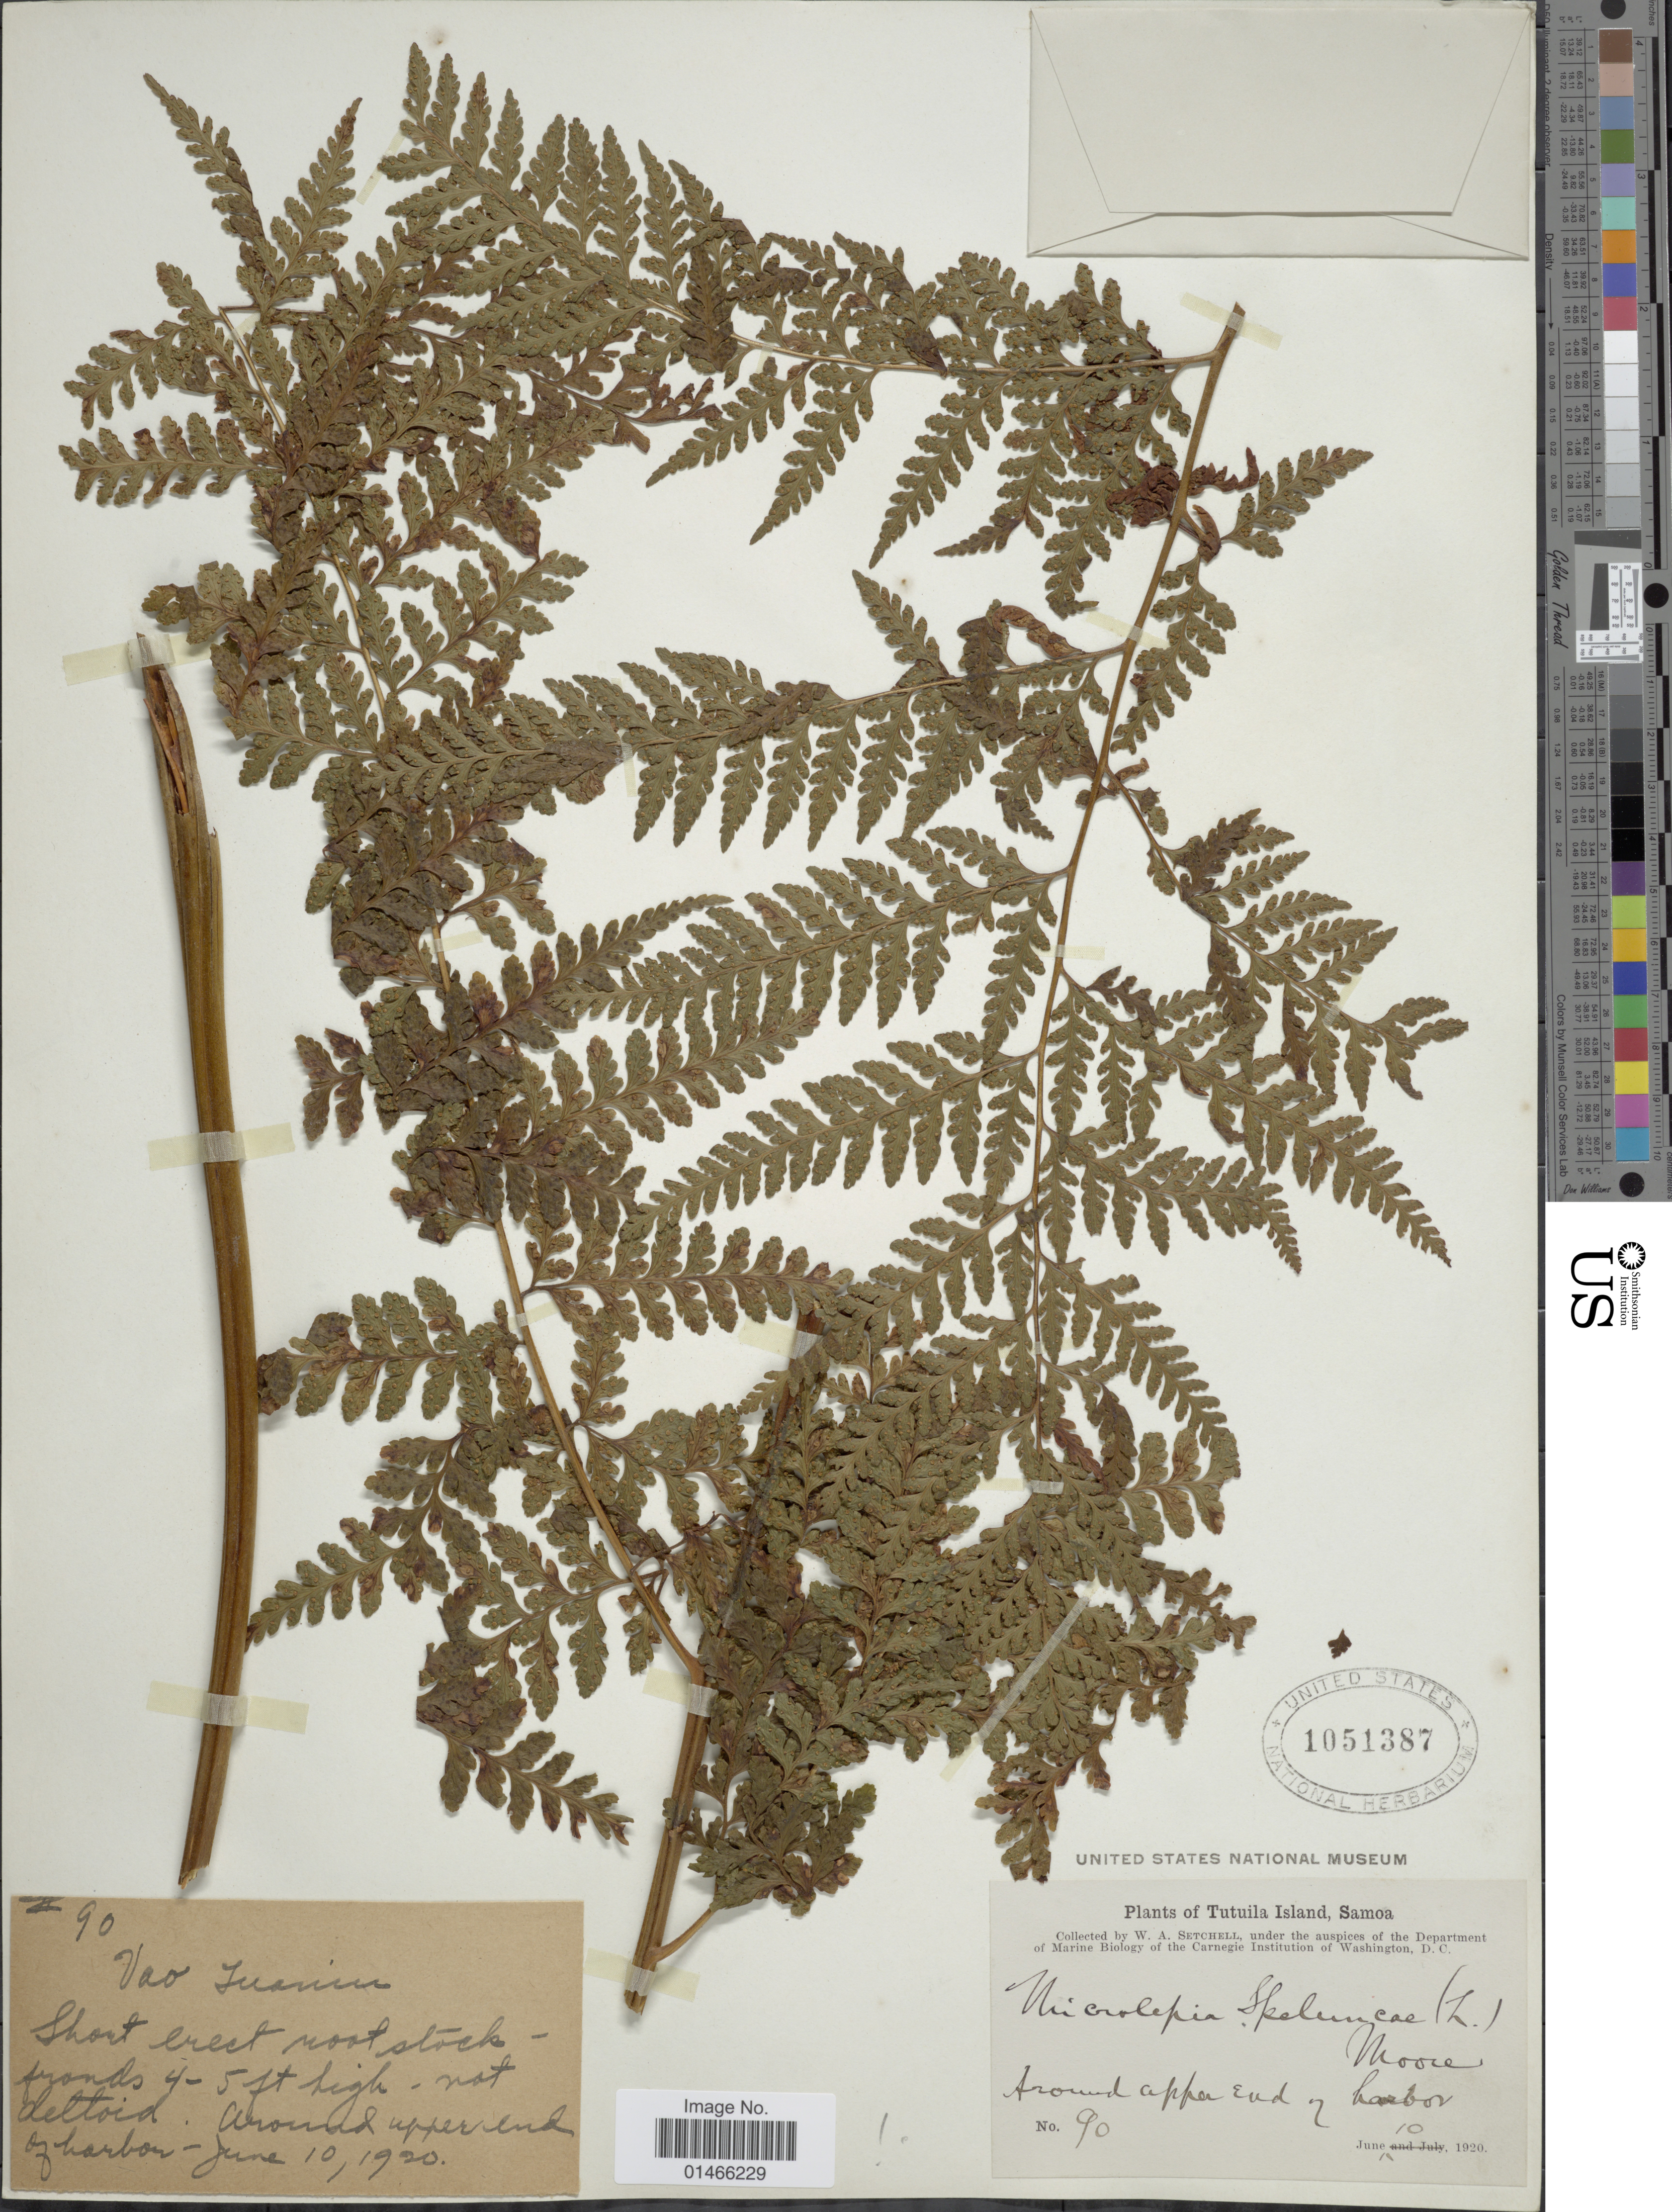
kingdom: Plantae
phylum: Tracheophyta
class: Polypodiopsida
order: Polypodiales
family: Dennstaedtiaceae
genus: Microlepia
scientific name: Microlepia speluncae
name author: (L.) T. Moore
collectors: W. Setchell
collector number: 90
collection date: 1920-06-10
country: American Samoa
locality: Tutuila Island, Samoa. Around upper end of harbor.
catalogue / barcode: US 1051387